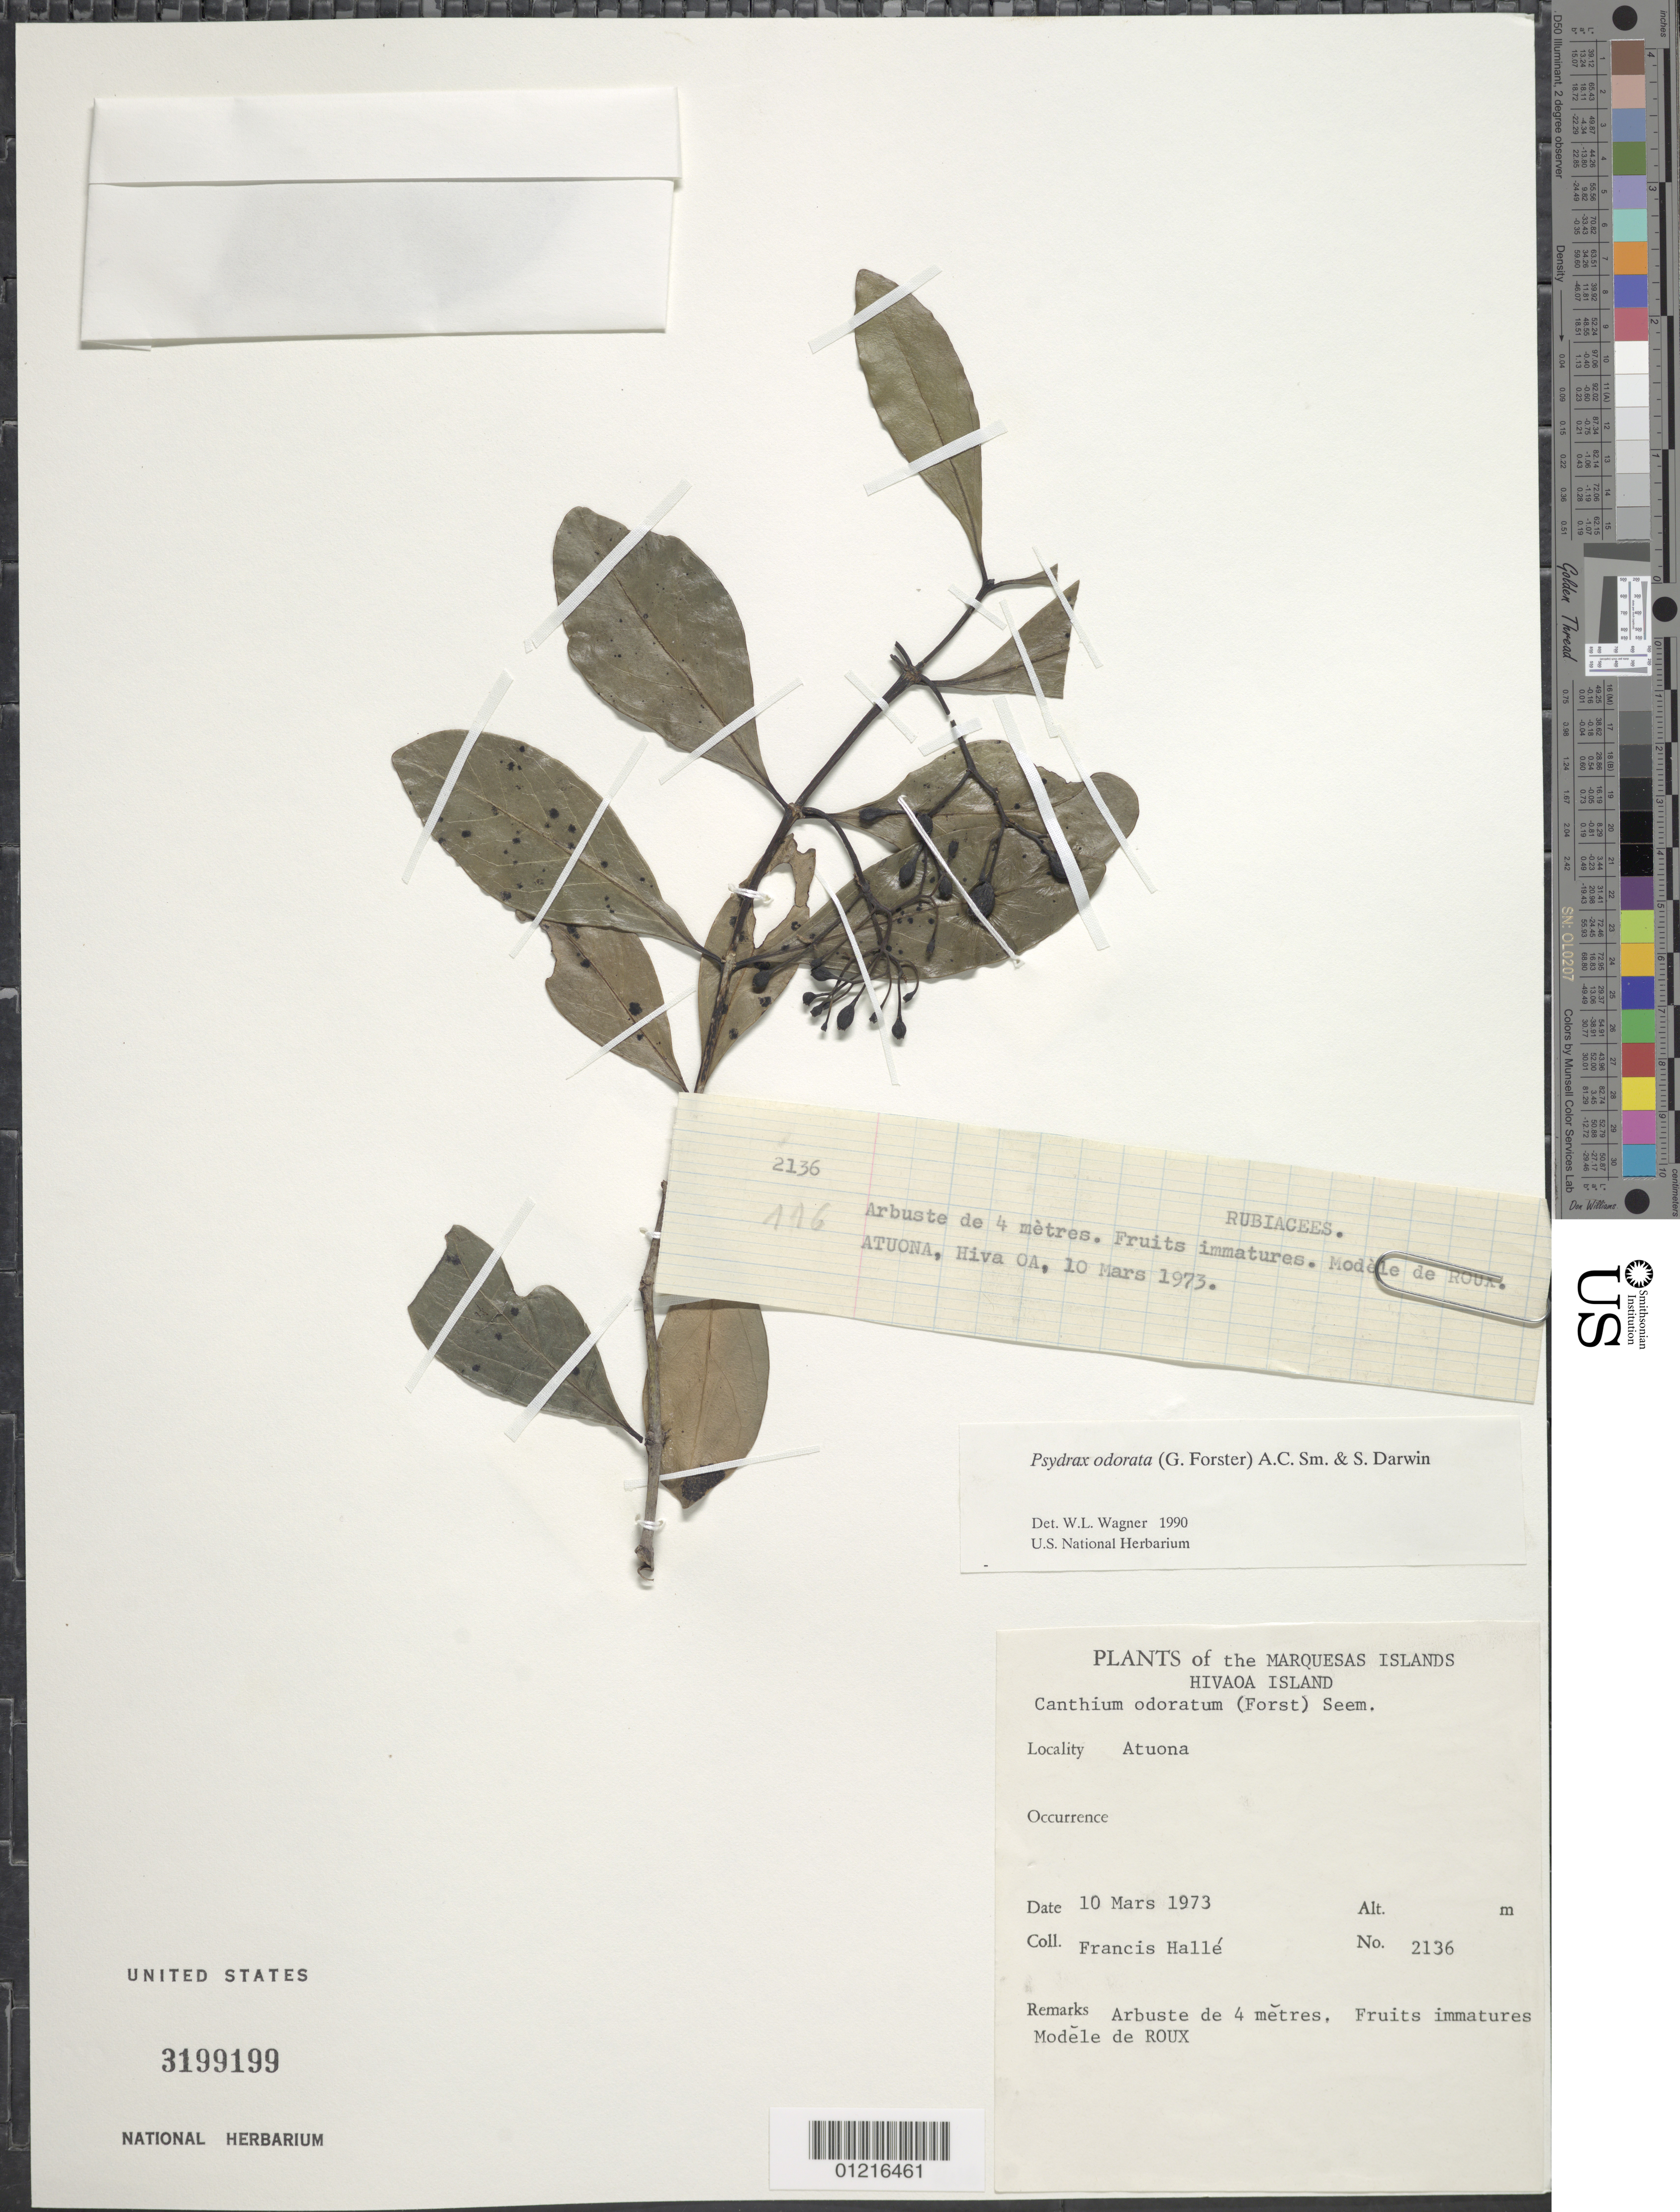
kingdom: Plantae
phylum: Tracheophyta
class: Magnoliopsida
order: Gentianales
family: Rubiaceae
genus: Psydrax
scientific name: Psydrax odorata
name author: (G. Forst.) A.C. Sm. & S.P. Darwin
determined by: Wagner, W. L., (BOT), Smithsonian Institution - National Museum of Natural History (UNITED STATES)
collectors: F. Hallé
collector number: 2136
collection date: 1973-03-10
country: French Polynesia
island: Hiva Oa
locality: Atuona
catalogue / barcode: US 3199199